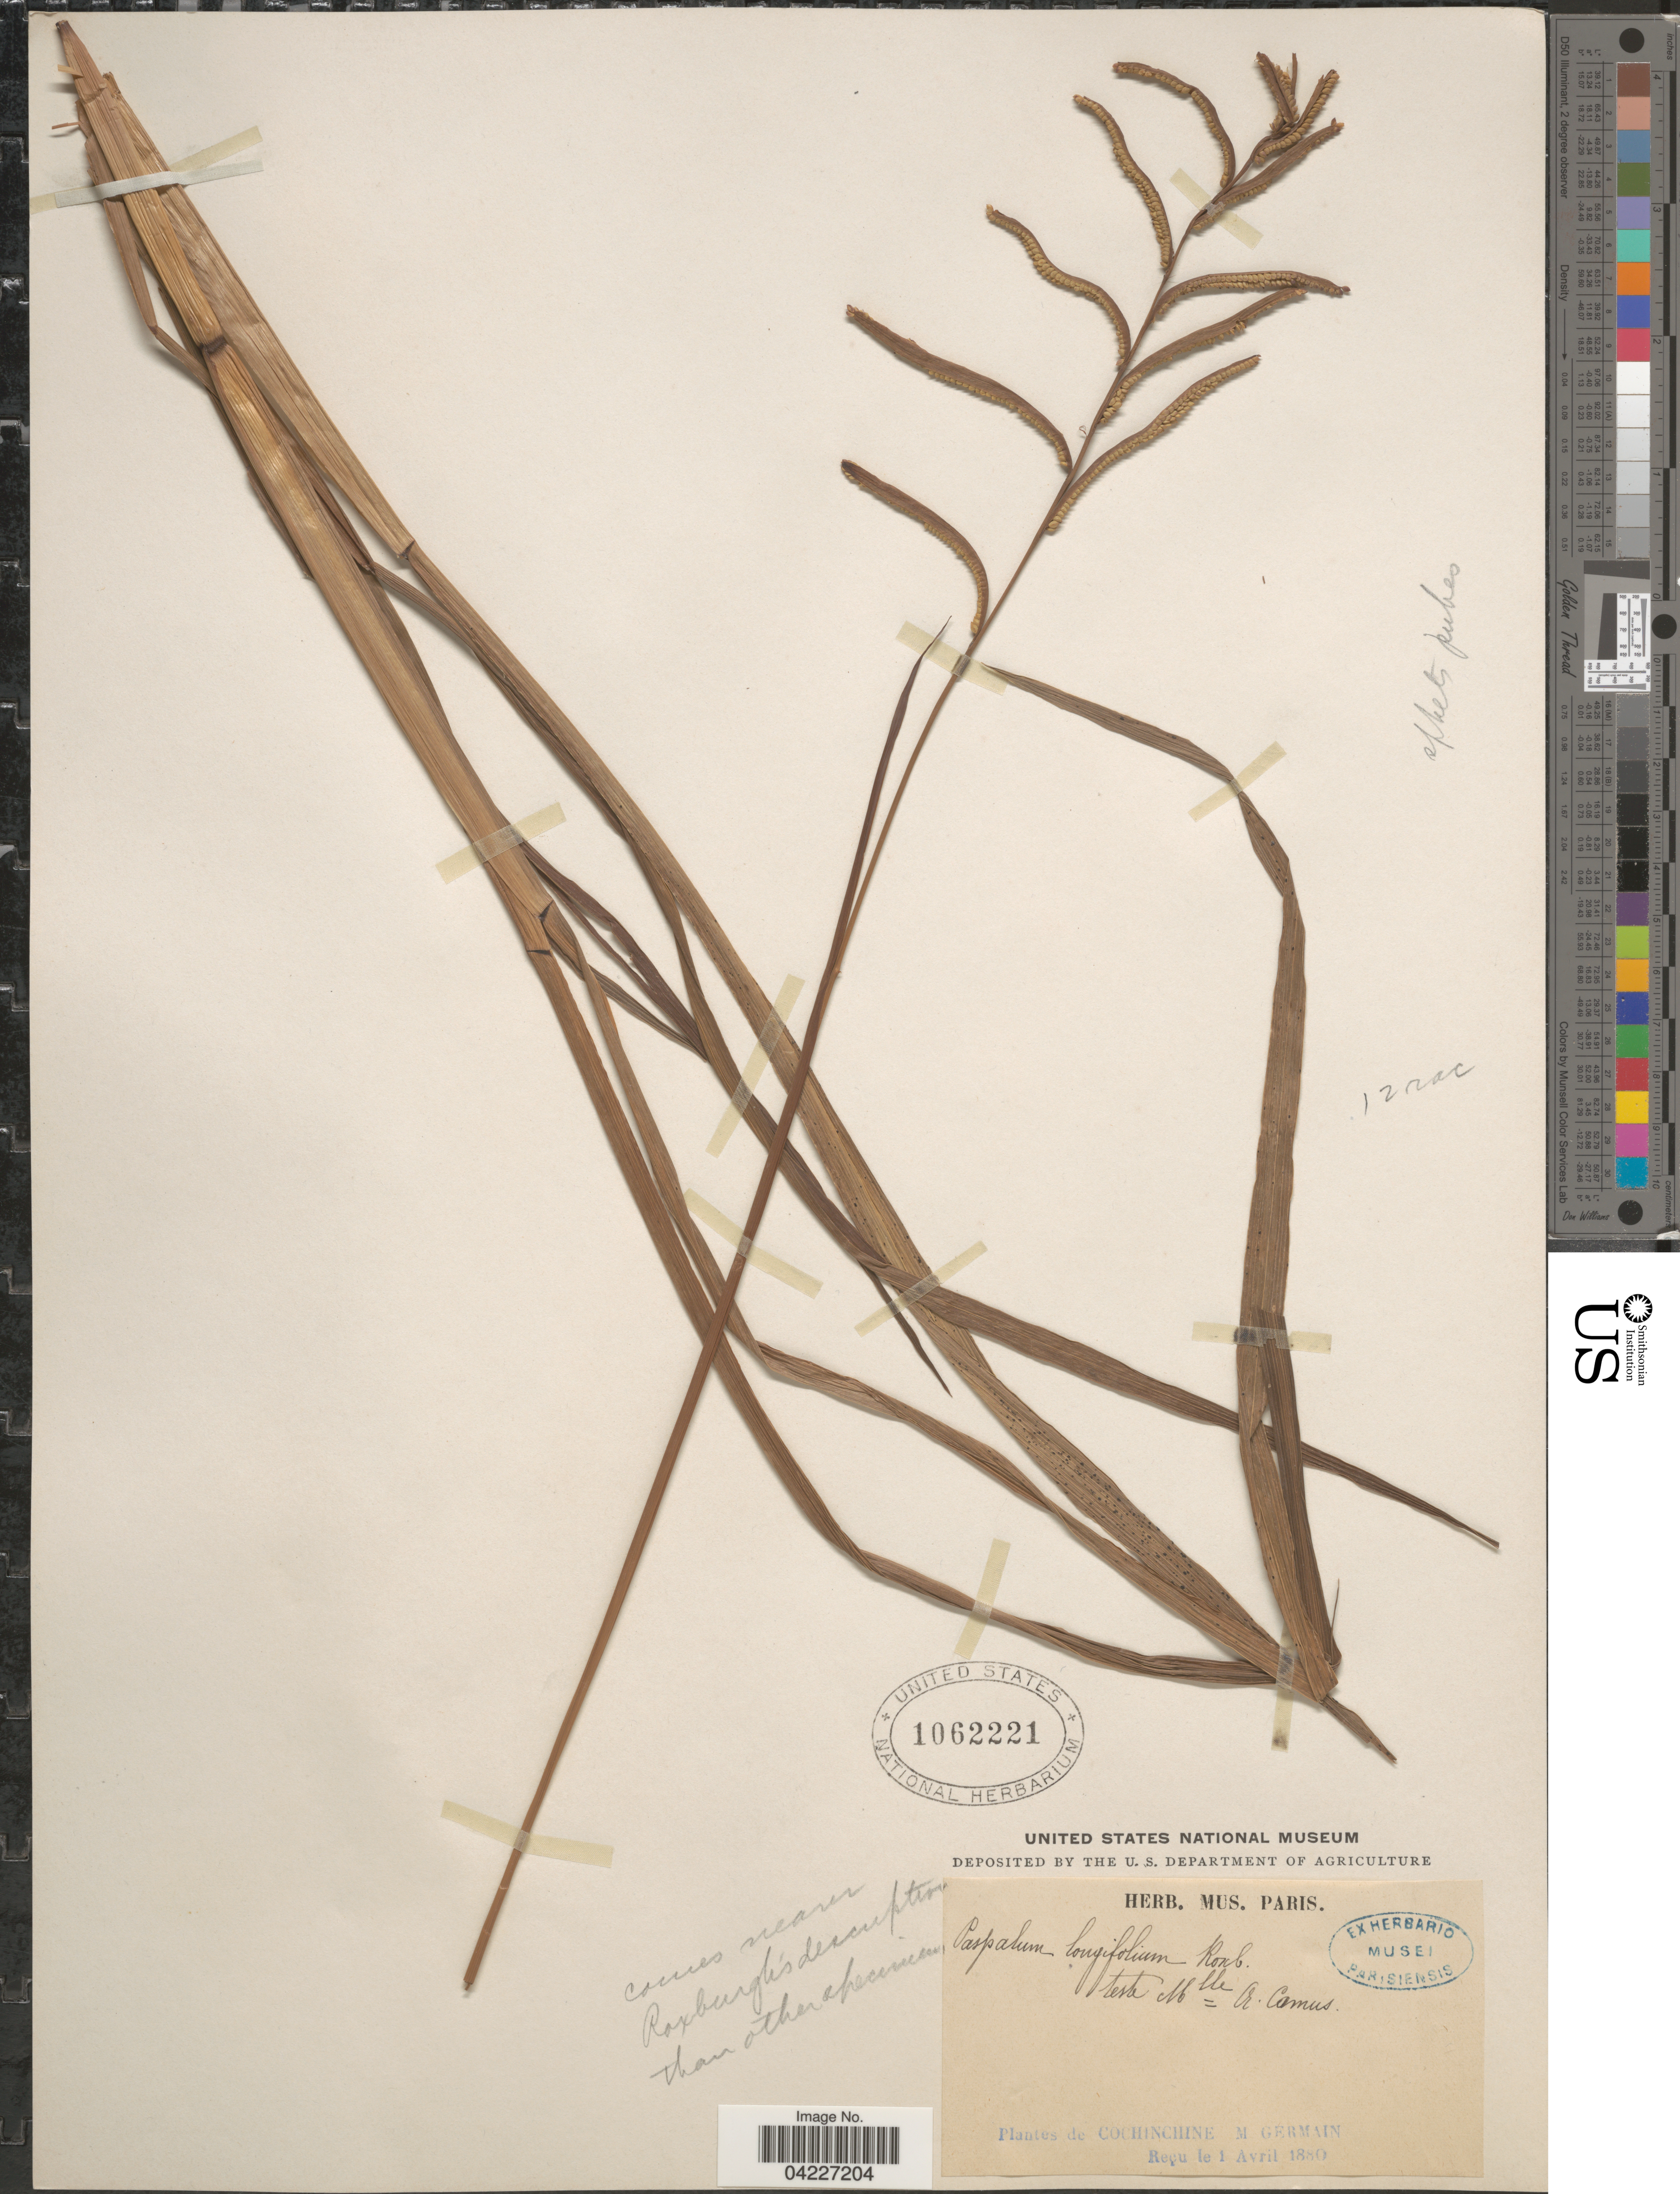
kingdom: Plantae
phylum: Tracheophyta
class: Liliopsida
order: Poales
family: Poaceae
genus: Paspalum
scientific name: Paspalum longifolium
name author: Roxb.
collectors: M. Germain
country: Vietnam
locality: Cochinchine.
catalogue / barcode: US 1062221